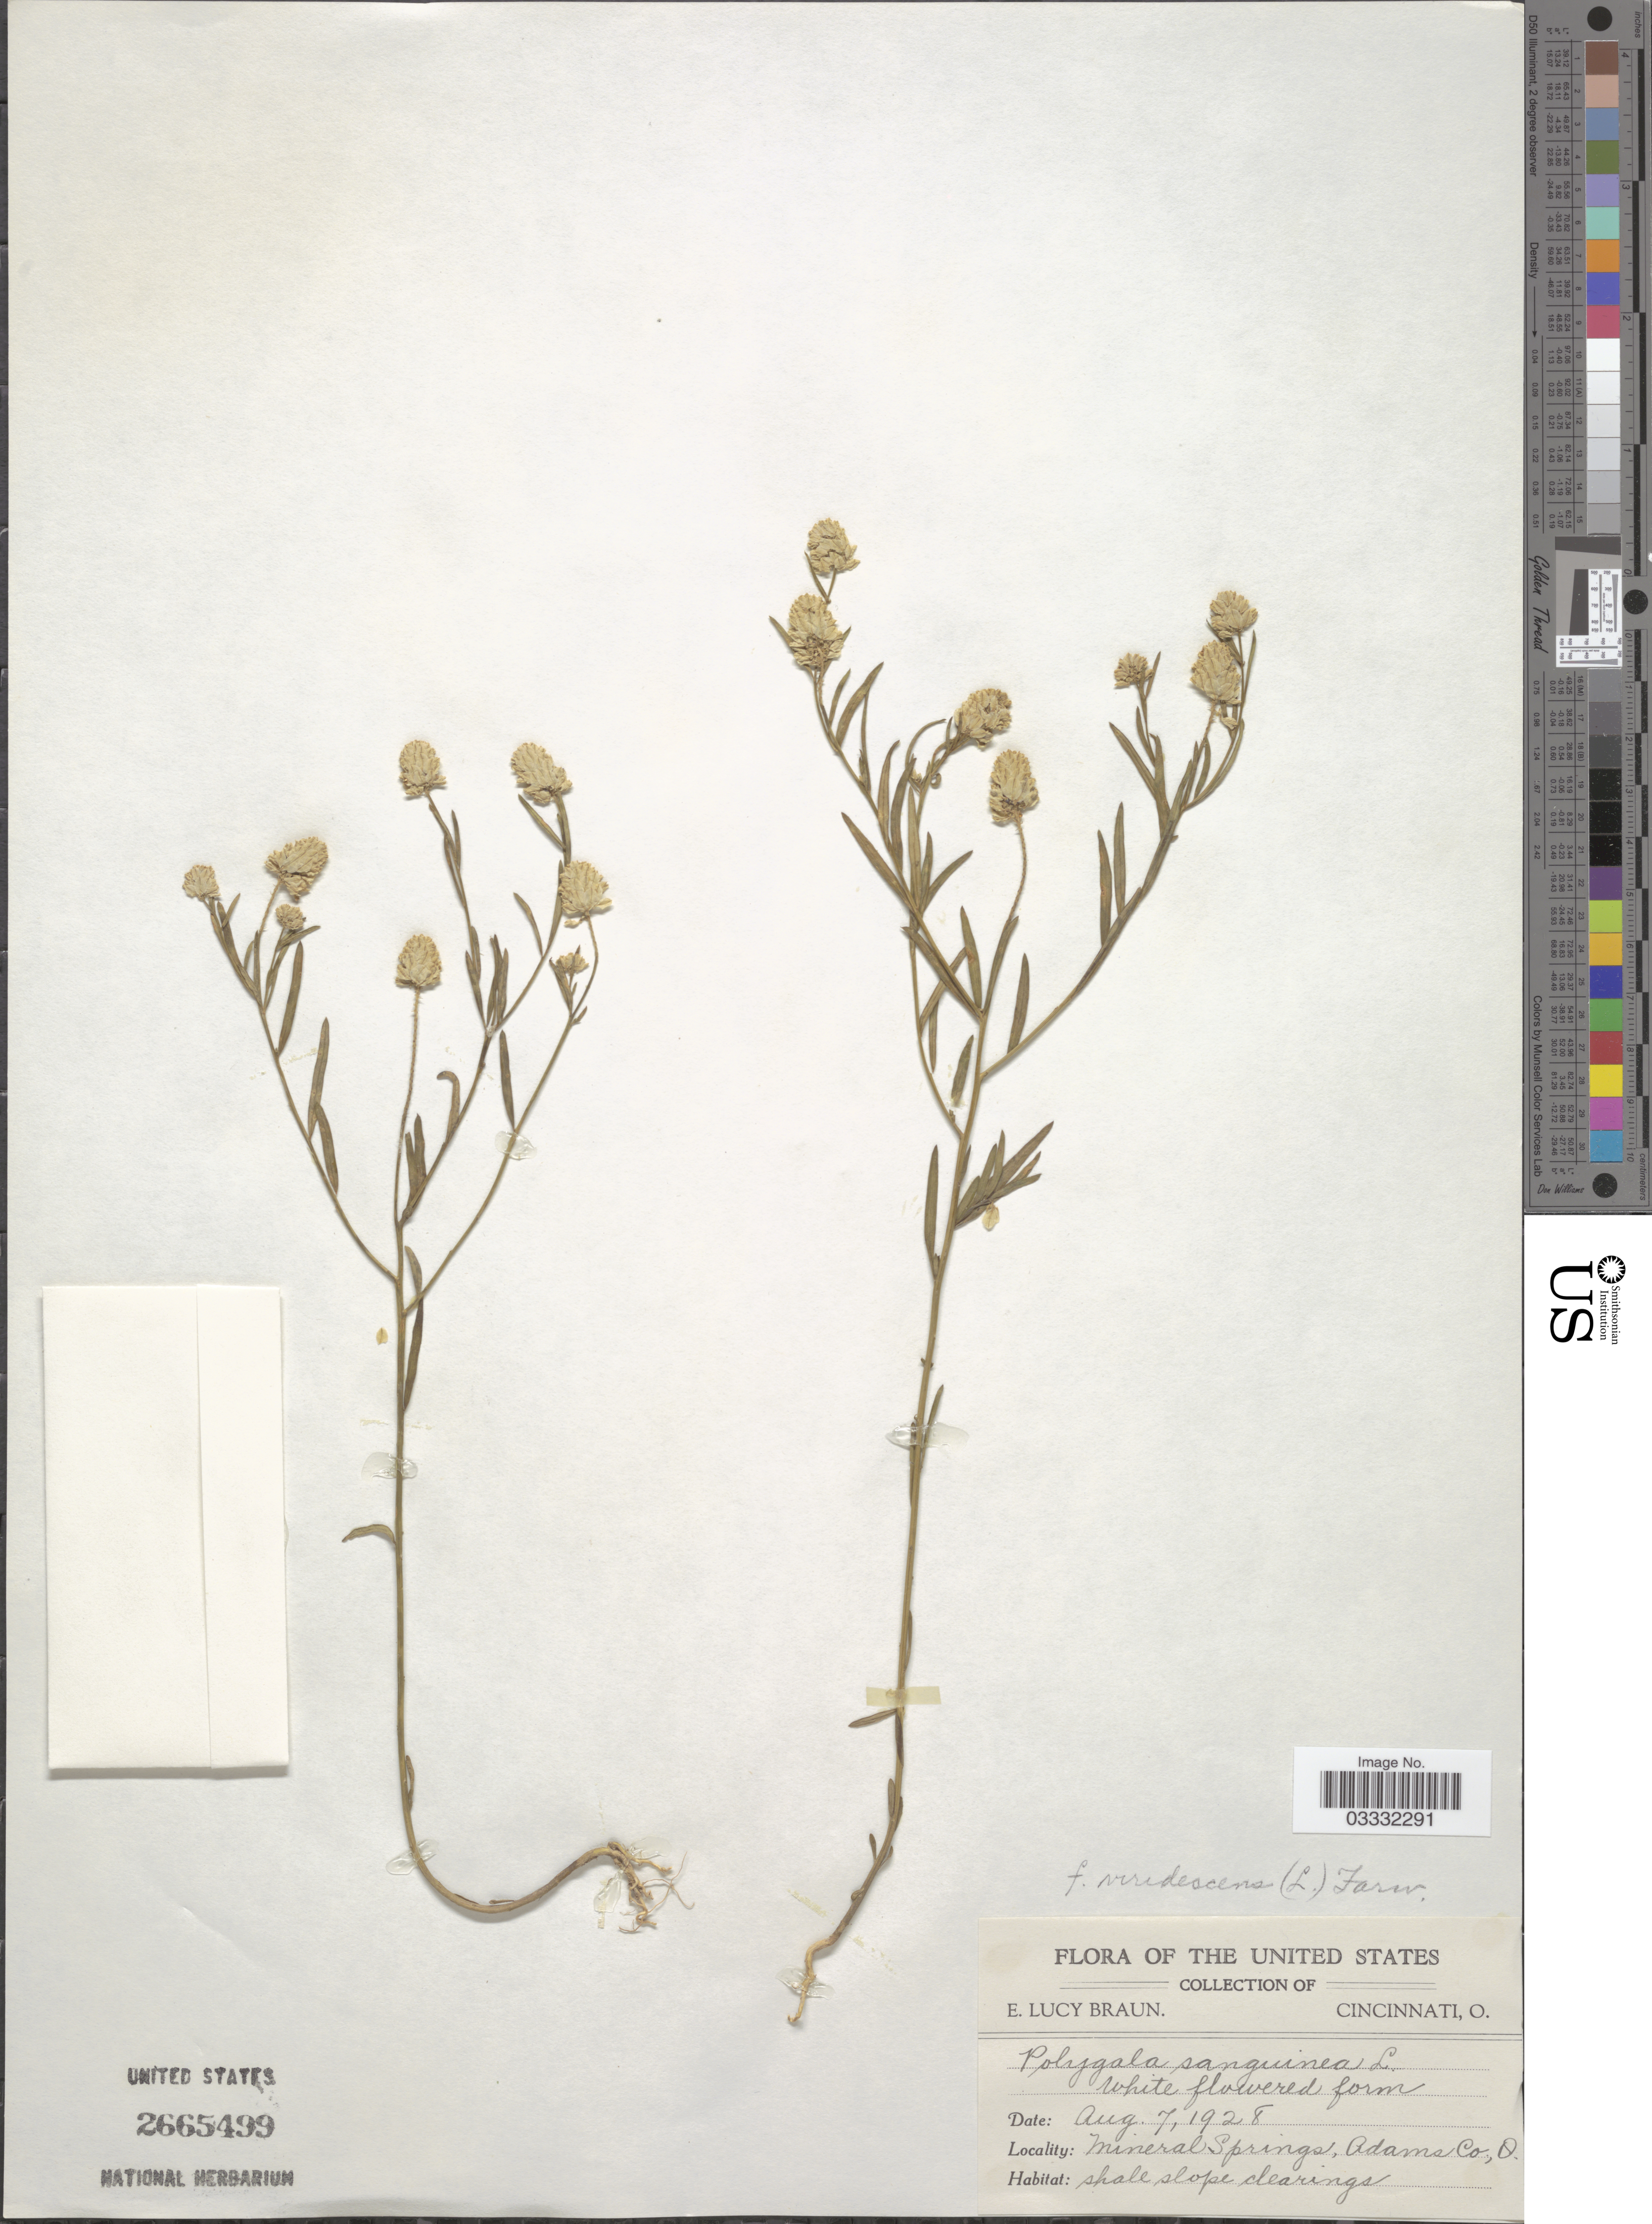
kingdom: Plantae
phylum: Tracheophyta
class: Magnoliopsida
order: Fabales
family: Polygalaceae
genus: Polygala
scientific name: Polygala sanguinea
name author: L.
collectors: E. L. Braun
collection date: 1928-08-07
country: United States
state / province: Ohio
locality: Mineral Springs, Adams Co.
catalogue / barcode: US 2665499